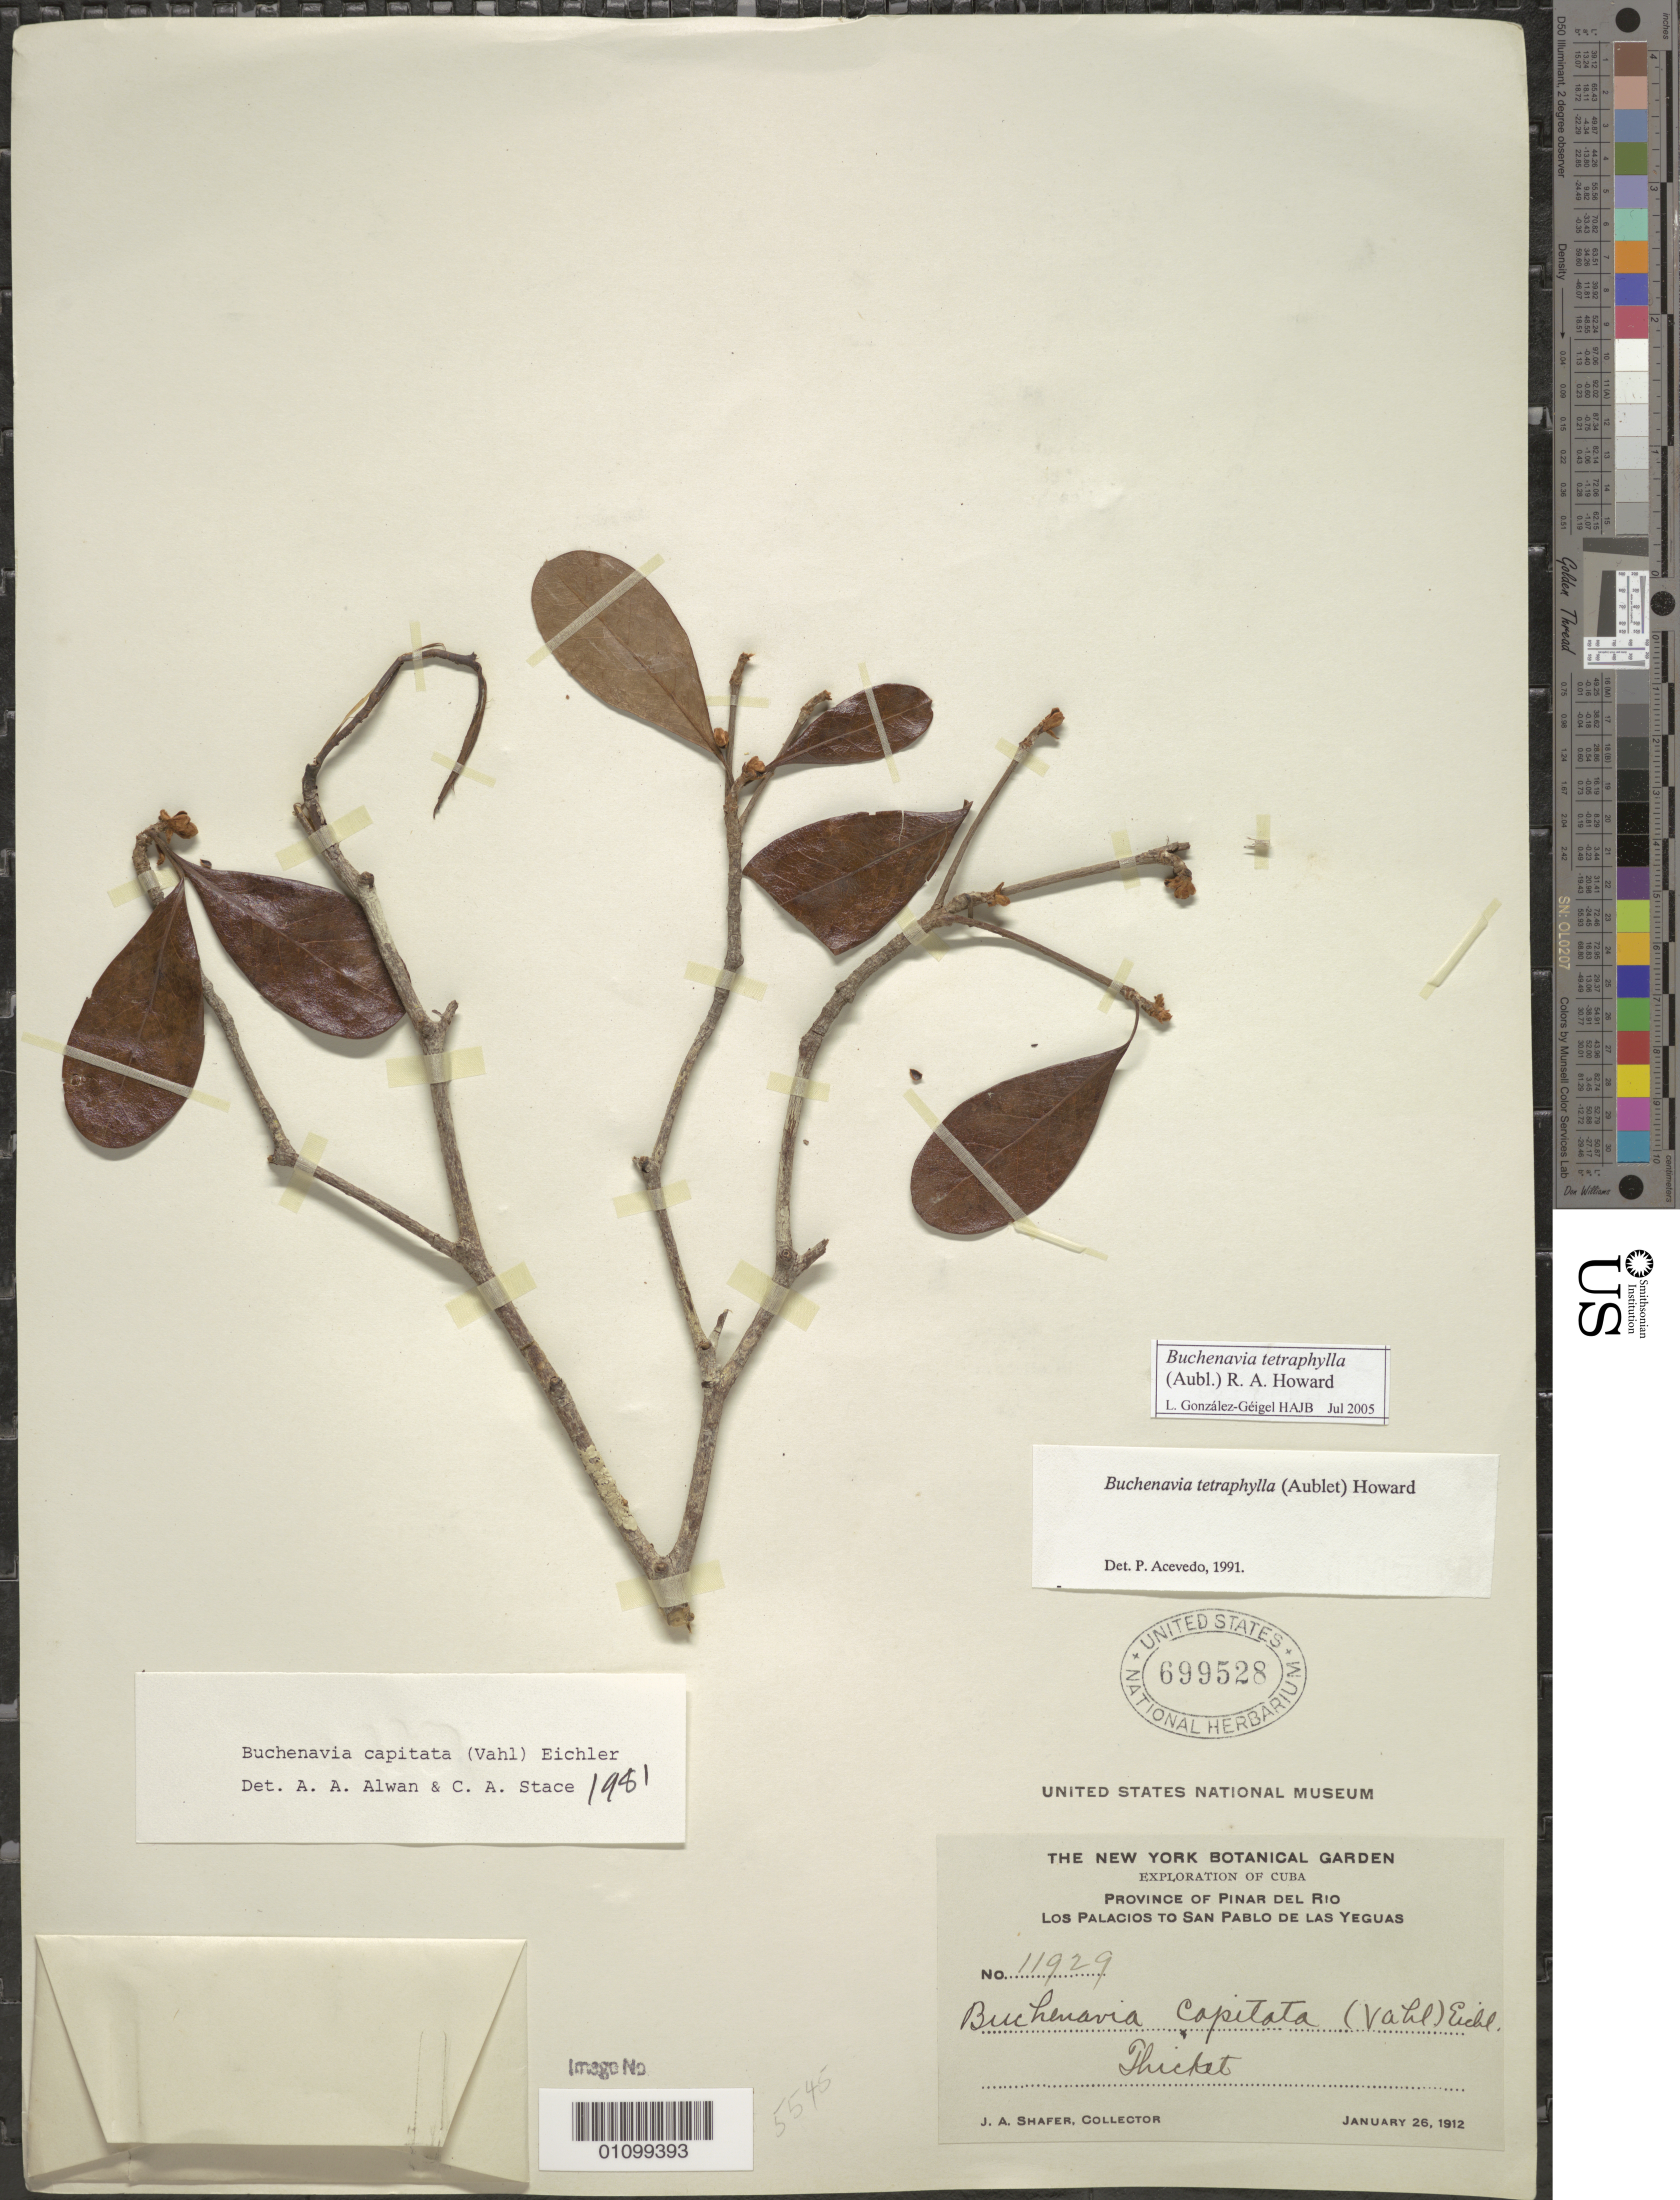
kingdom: Plantae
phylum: Tracheophyta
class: Magnoliopsida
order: Myrtales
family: Combretaceae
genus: Terminalia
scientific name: Terminalia tetraphylla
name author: (Aubl.) Gere & Boatwr.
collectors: J. A. Shafer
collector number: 11929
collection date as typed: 26 Jan 1912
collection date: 1912-01-26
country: Cuba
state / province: Pinar del Rio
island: Cuba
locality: Los Palacios to San Pablo de las Yeguas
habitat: Thicket.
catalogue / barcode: US 699528